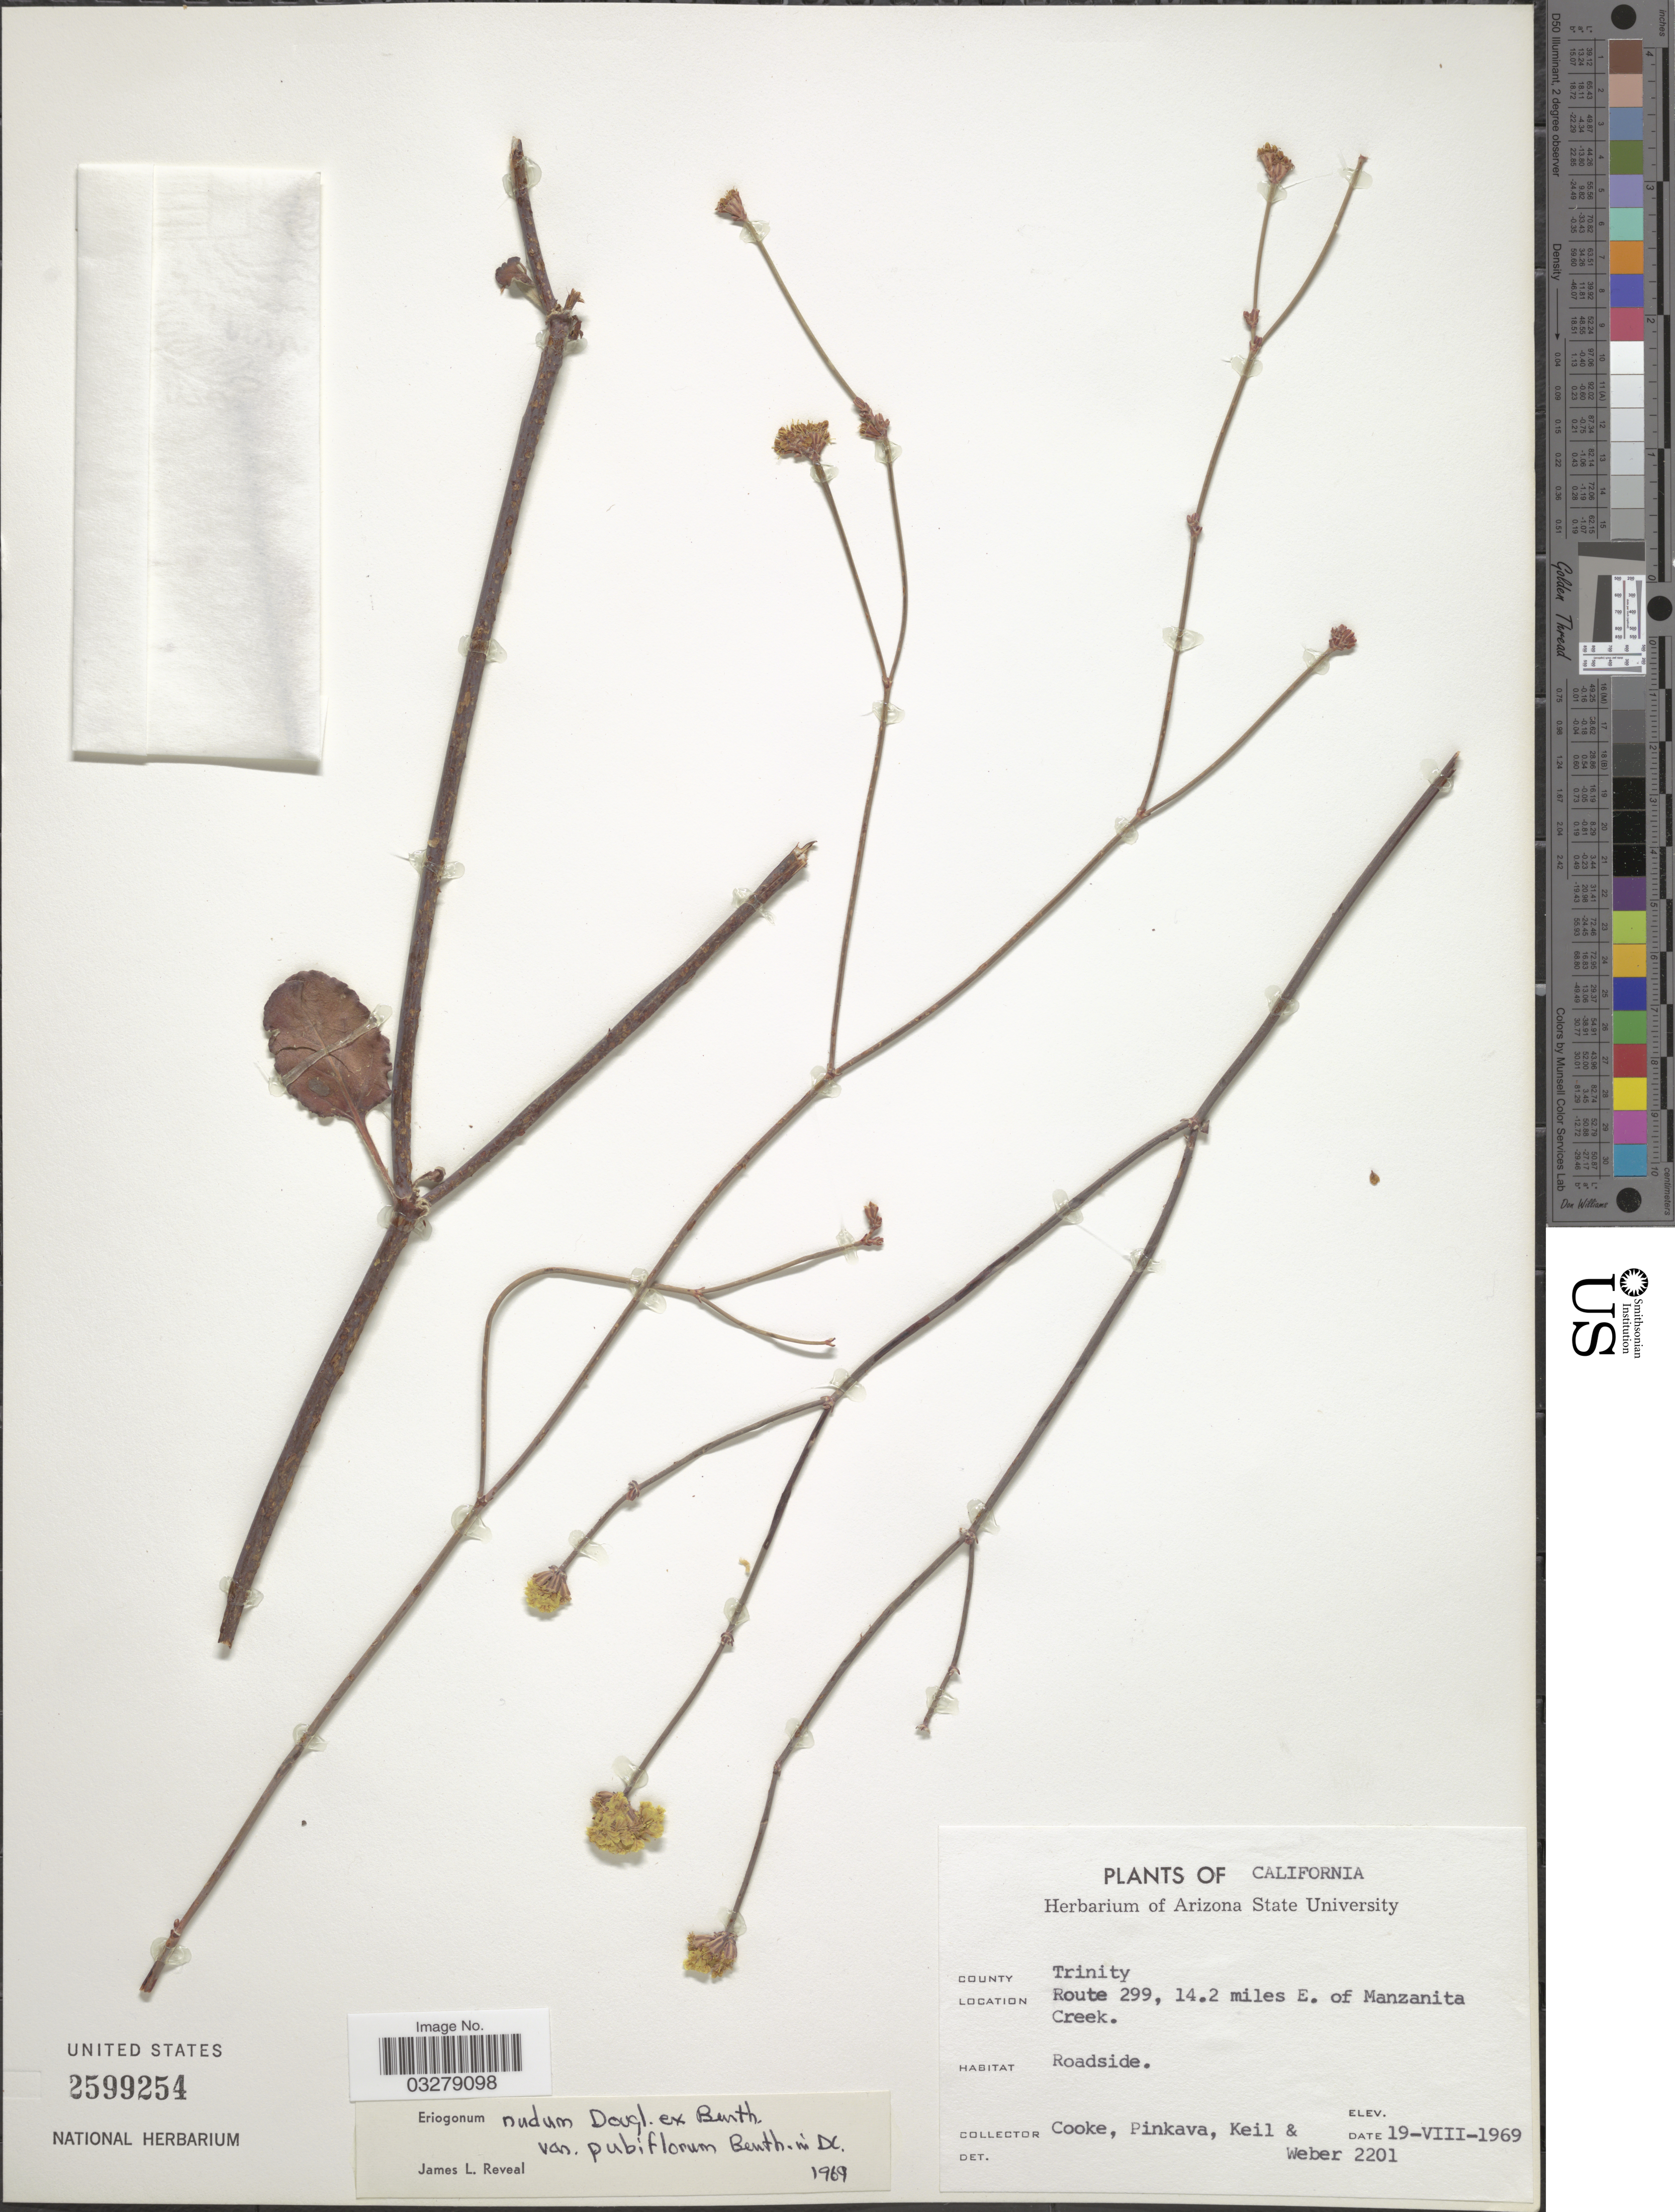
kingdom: Plantae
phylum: Tracheophyta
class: Magnoliopsida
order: Caryophyllales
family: Polygonaceae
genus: Eriogonum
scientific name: Eriogonum nudum var. pubiflorum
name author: Benth. in DC.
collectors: Cooke, -. Pinkava, Keil & -- Weber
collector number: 2201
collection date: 1969-08-19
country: United States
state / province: California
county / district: Trinity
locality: County Trinity. Route 299, 14.2 miles E. of Manzanita Creek.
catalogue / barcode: US 2599254